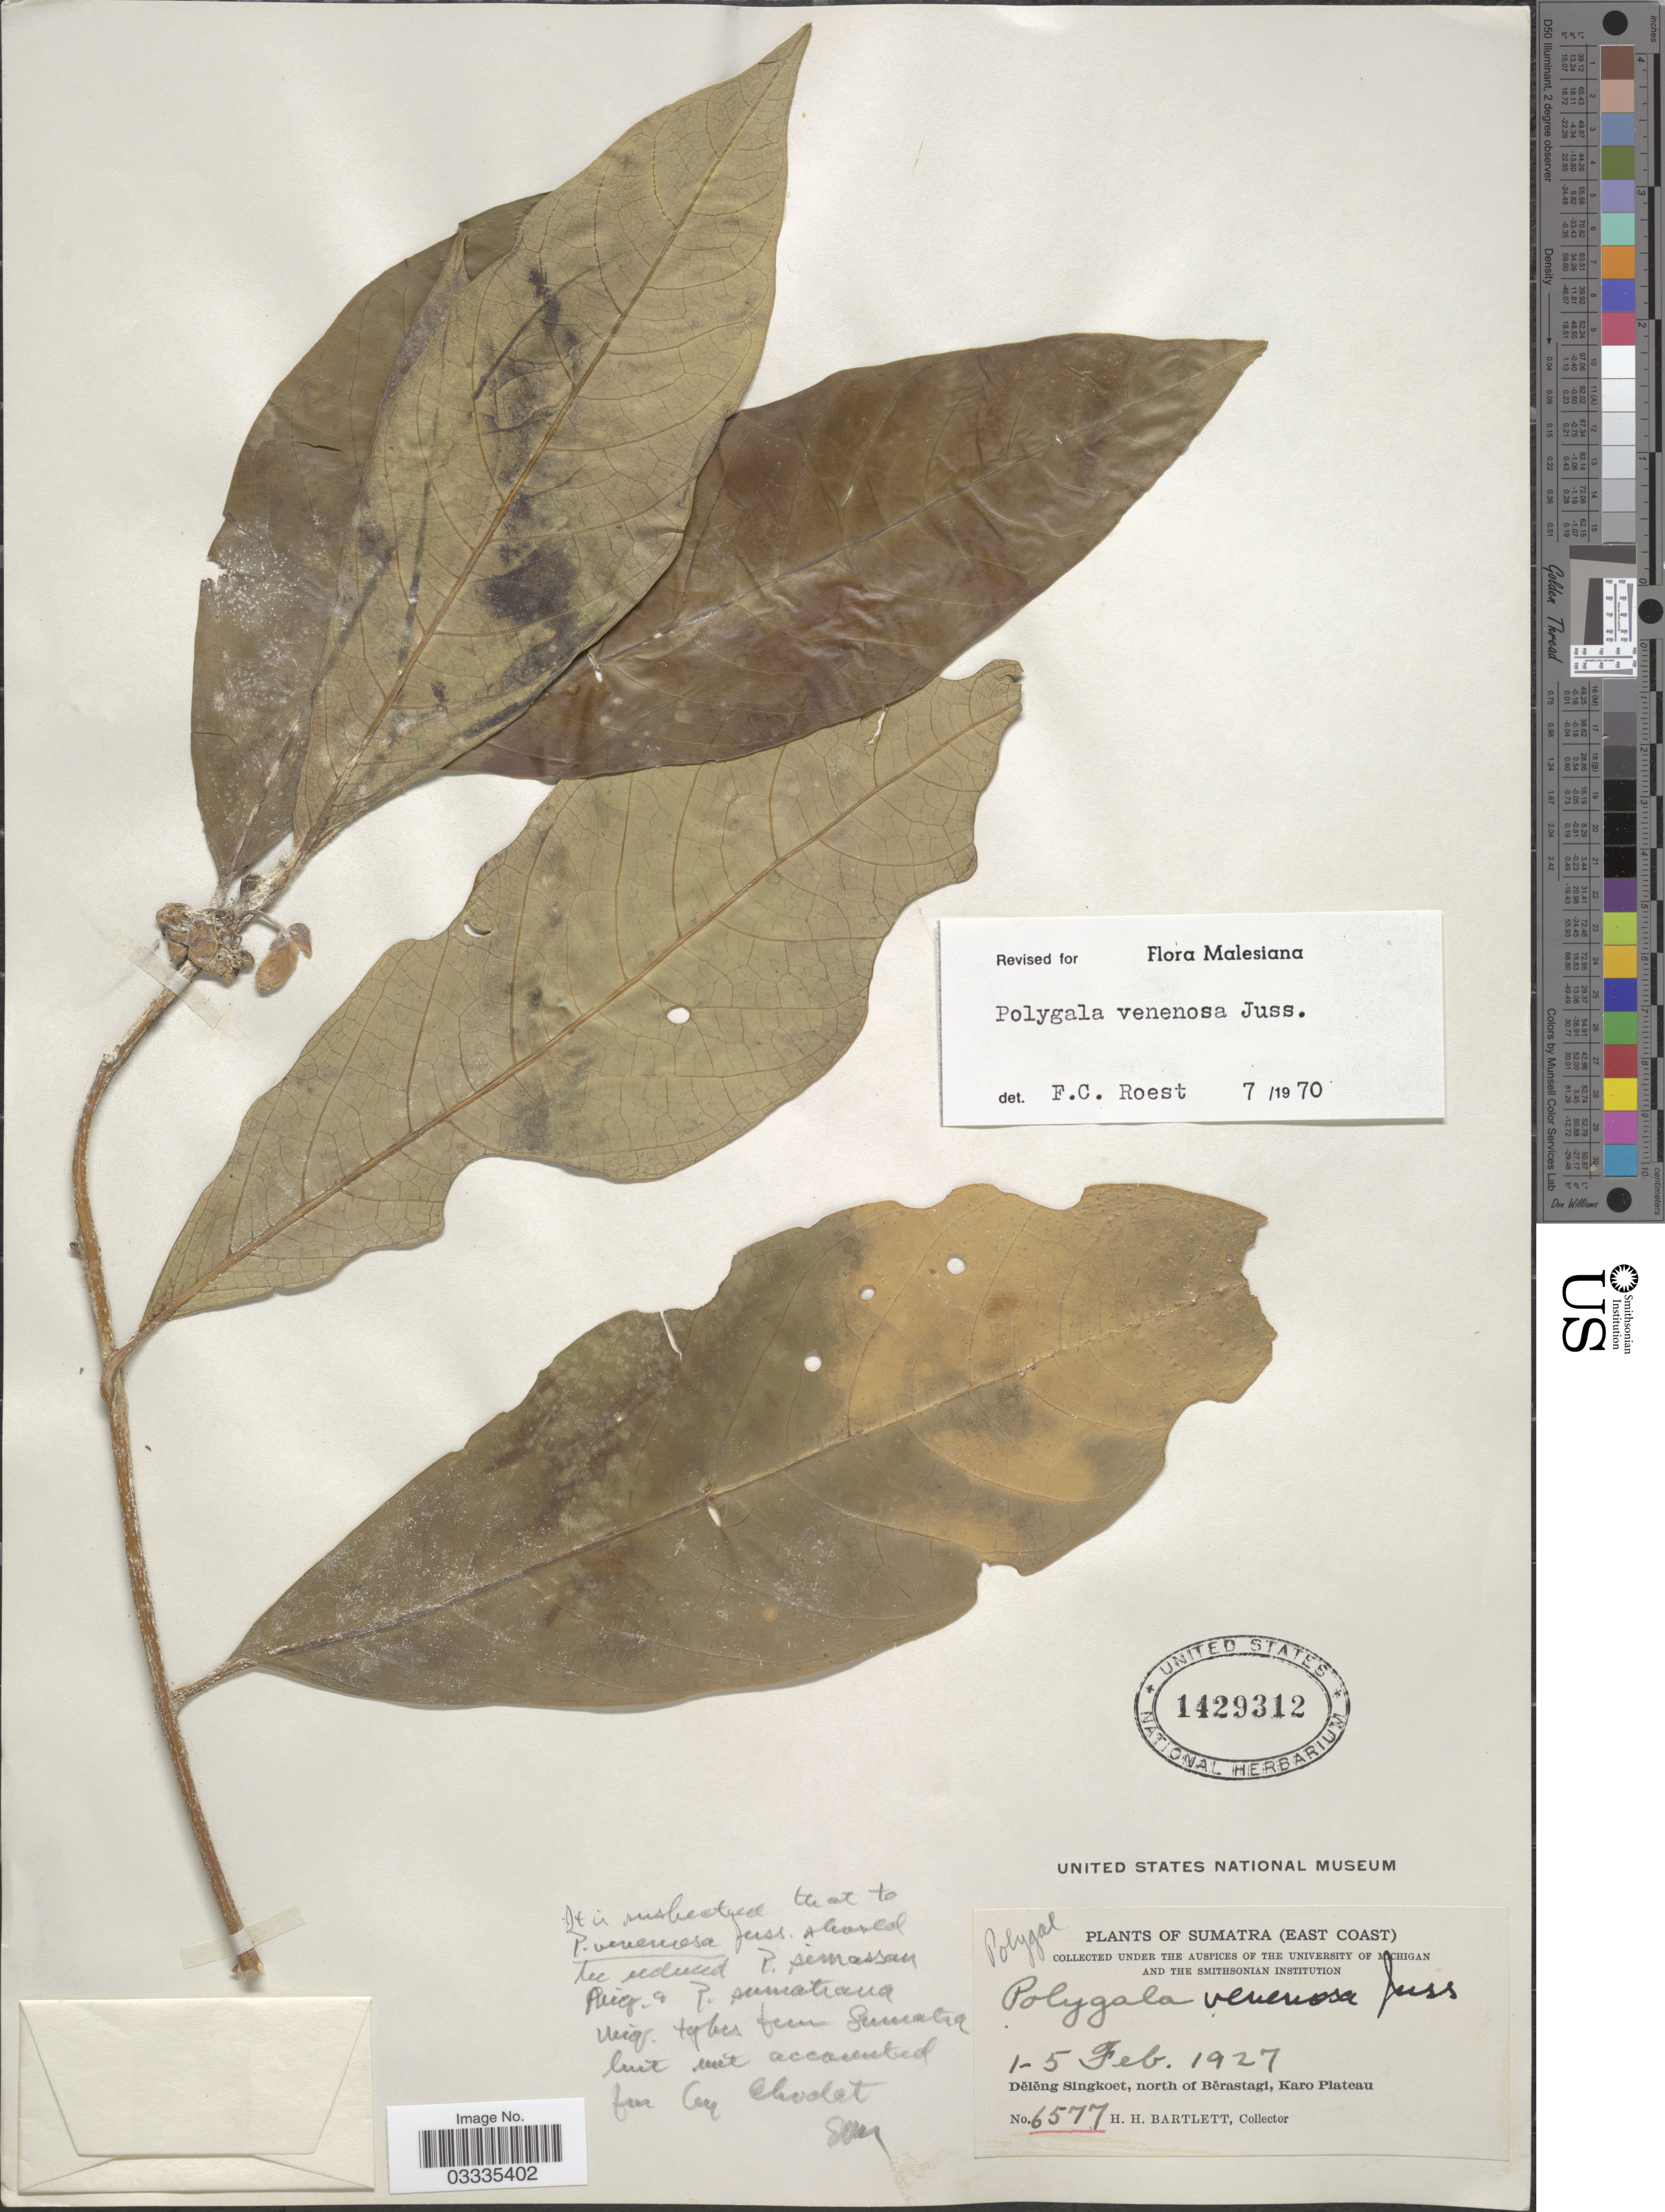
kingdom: Plantae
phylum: Tracheophyta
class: Magnoliopsida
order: Fabales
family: Polygalaceae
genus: Polygala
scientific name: Polygala venenosa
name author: Juss. ex Poir.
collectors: H. H. Bartlett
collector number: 6577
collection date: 1927-02-01/1927-02-05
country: Indonesia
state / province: Sumatra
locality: (East Coast) Deleng Singkoet, north of Berastagi, Karo Plateau.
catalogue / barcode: US 1429312